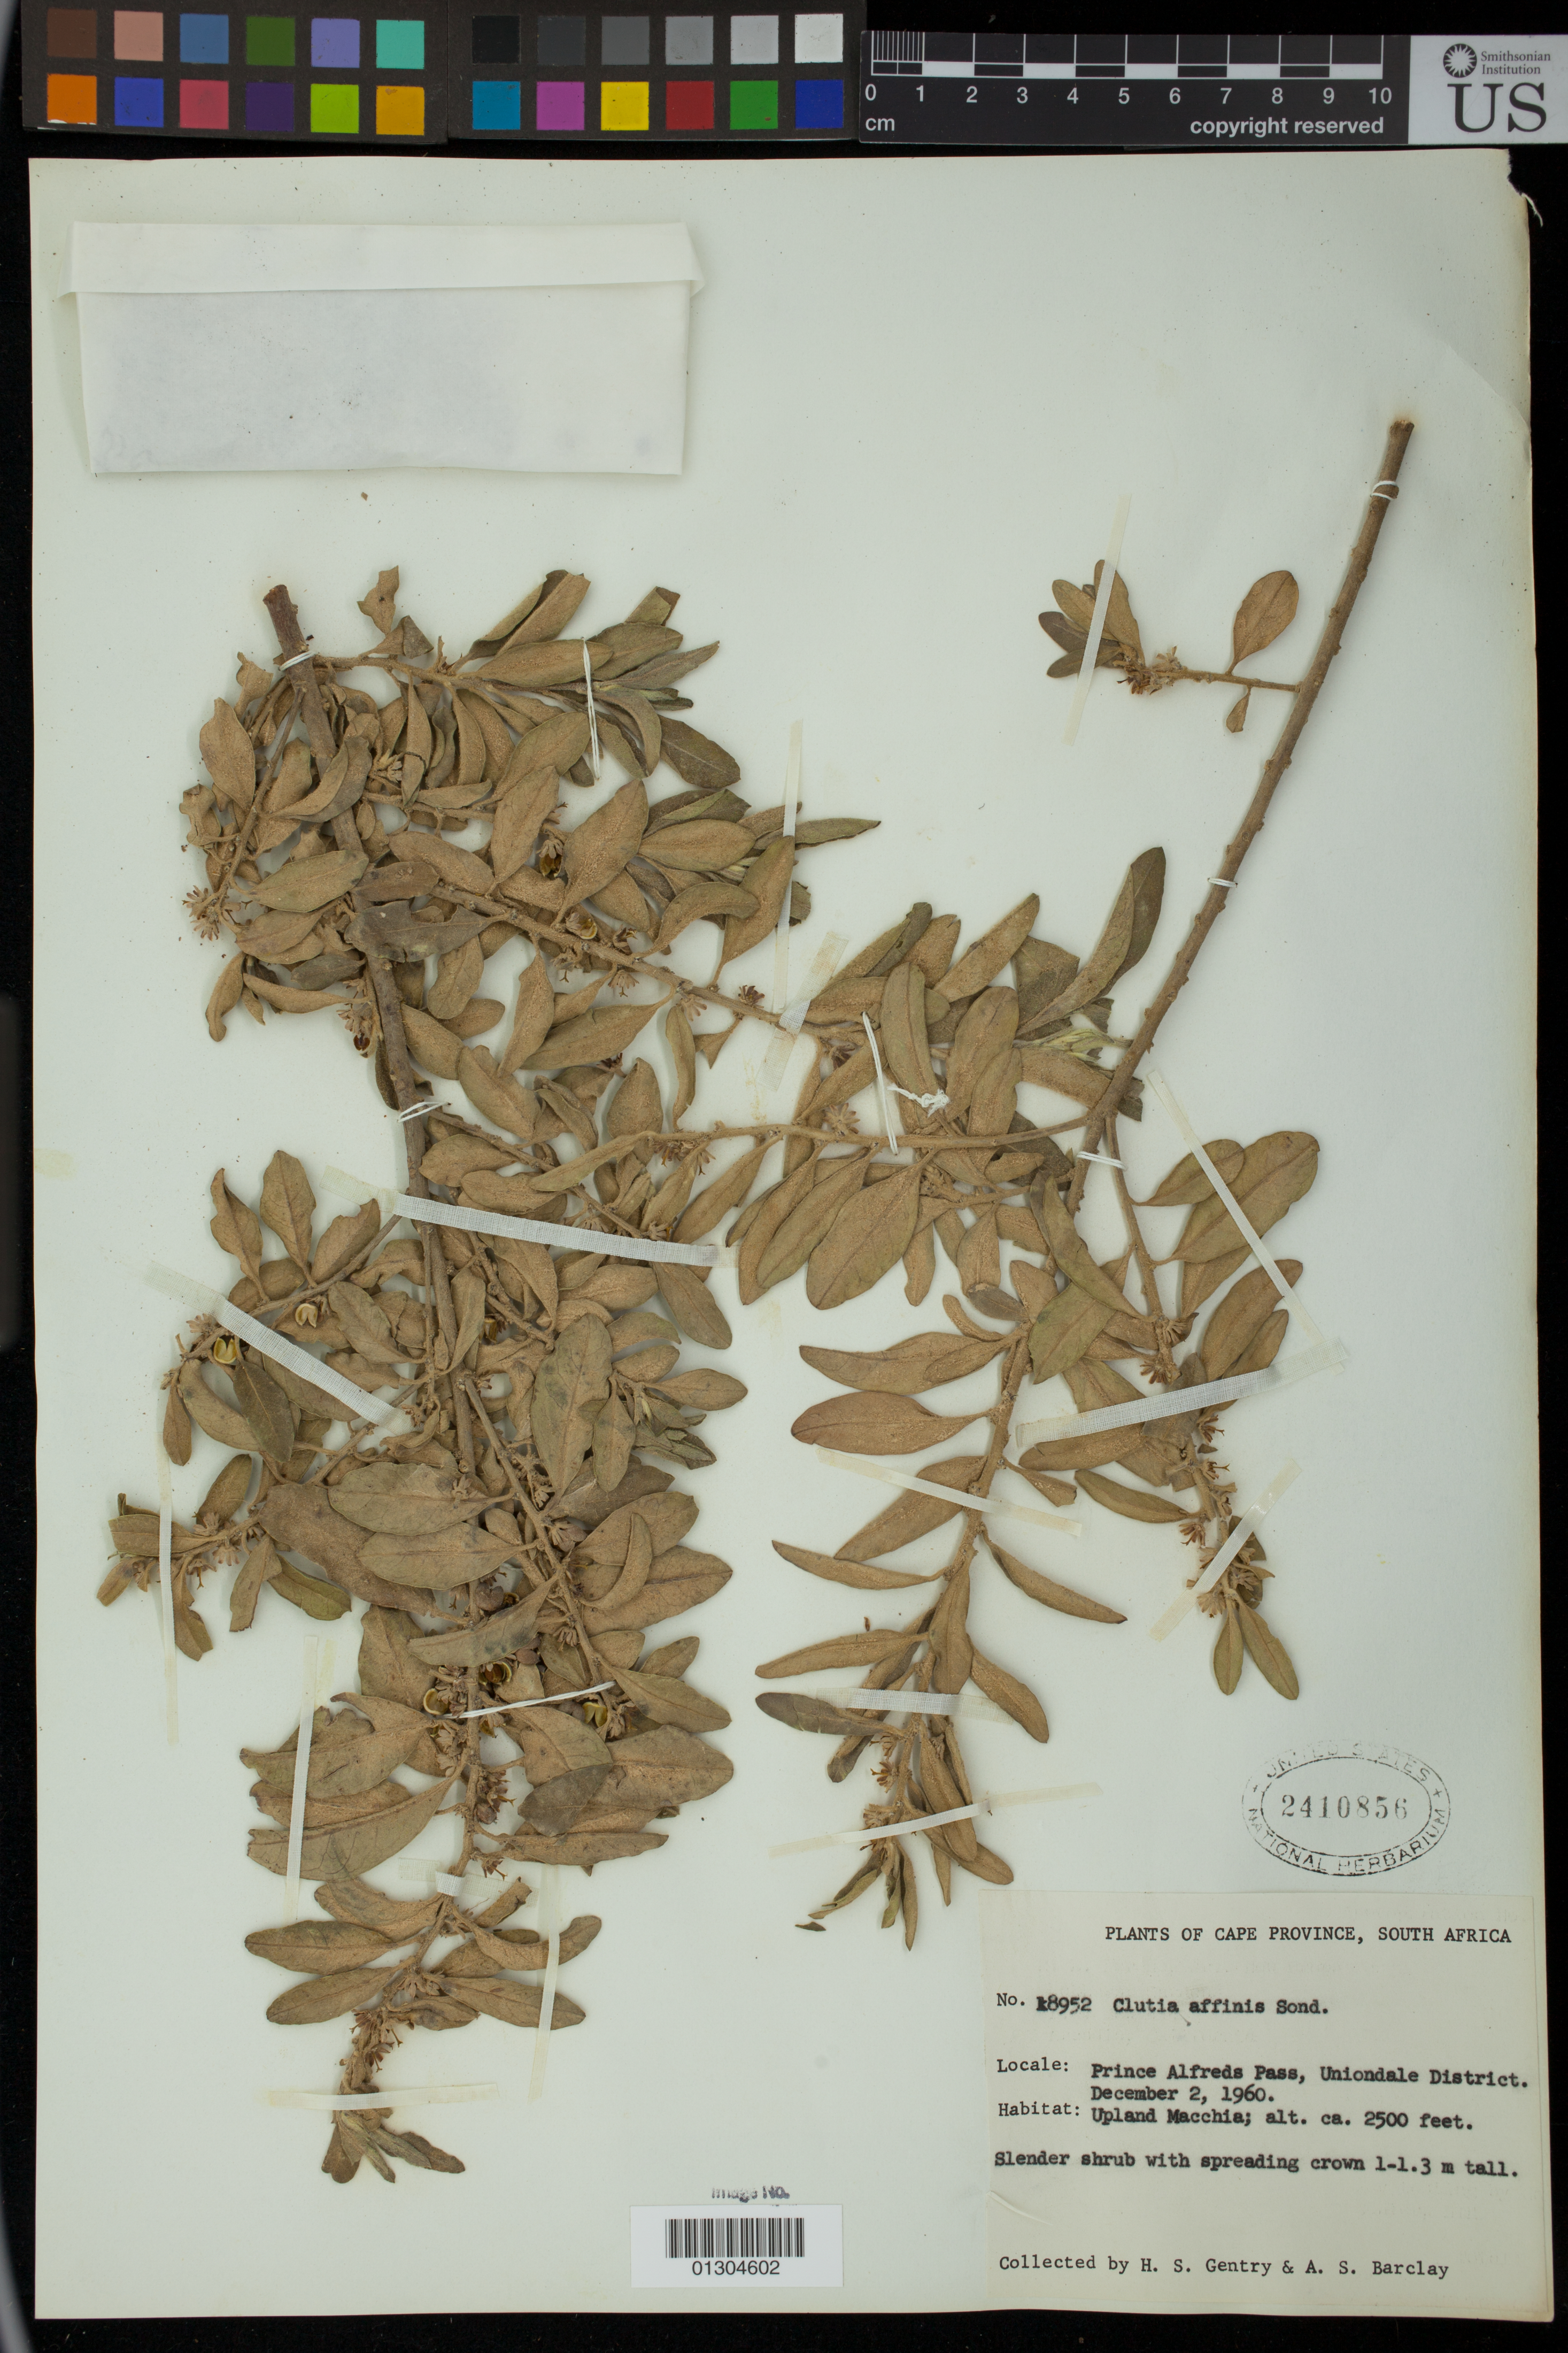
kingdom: Plantae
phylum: Tracheophyta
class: Magnoliopsida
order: Malpighiales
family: Peraceae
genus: Clutia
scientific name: Clutia affinis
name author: Sond.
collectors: H. S. Gentry & A. S. Barclay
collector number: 18952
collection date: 1960-12-02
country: South Africa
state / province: Western Cape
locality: Prince Alfred's Pass, Uniondale District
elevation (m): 762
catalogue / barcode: US 2410856